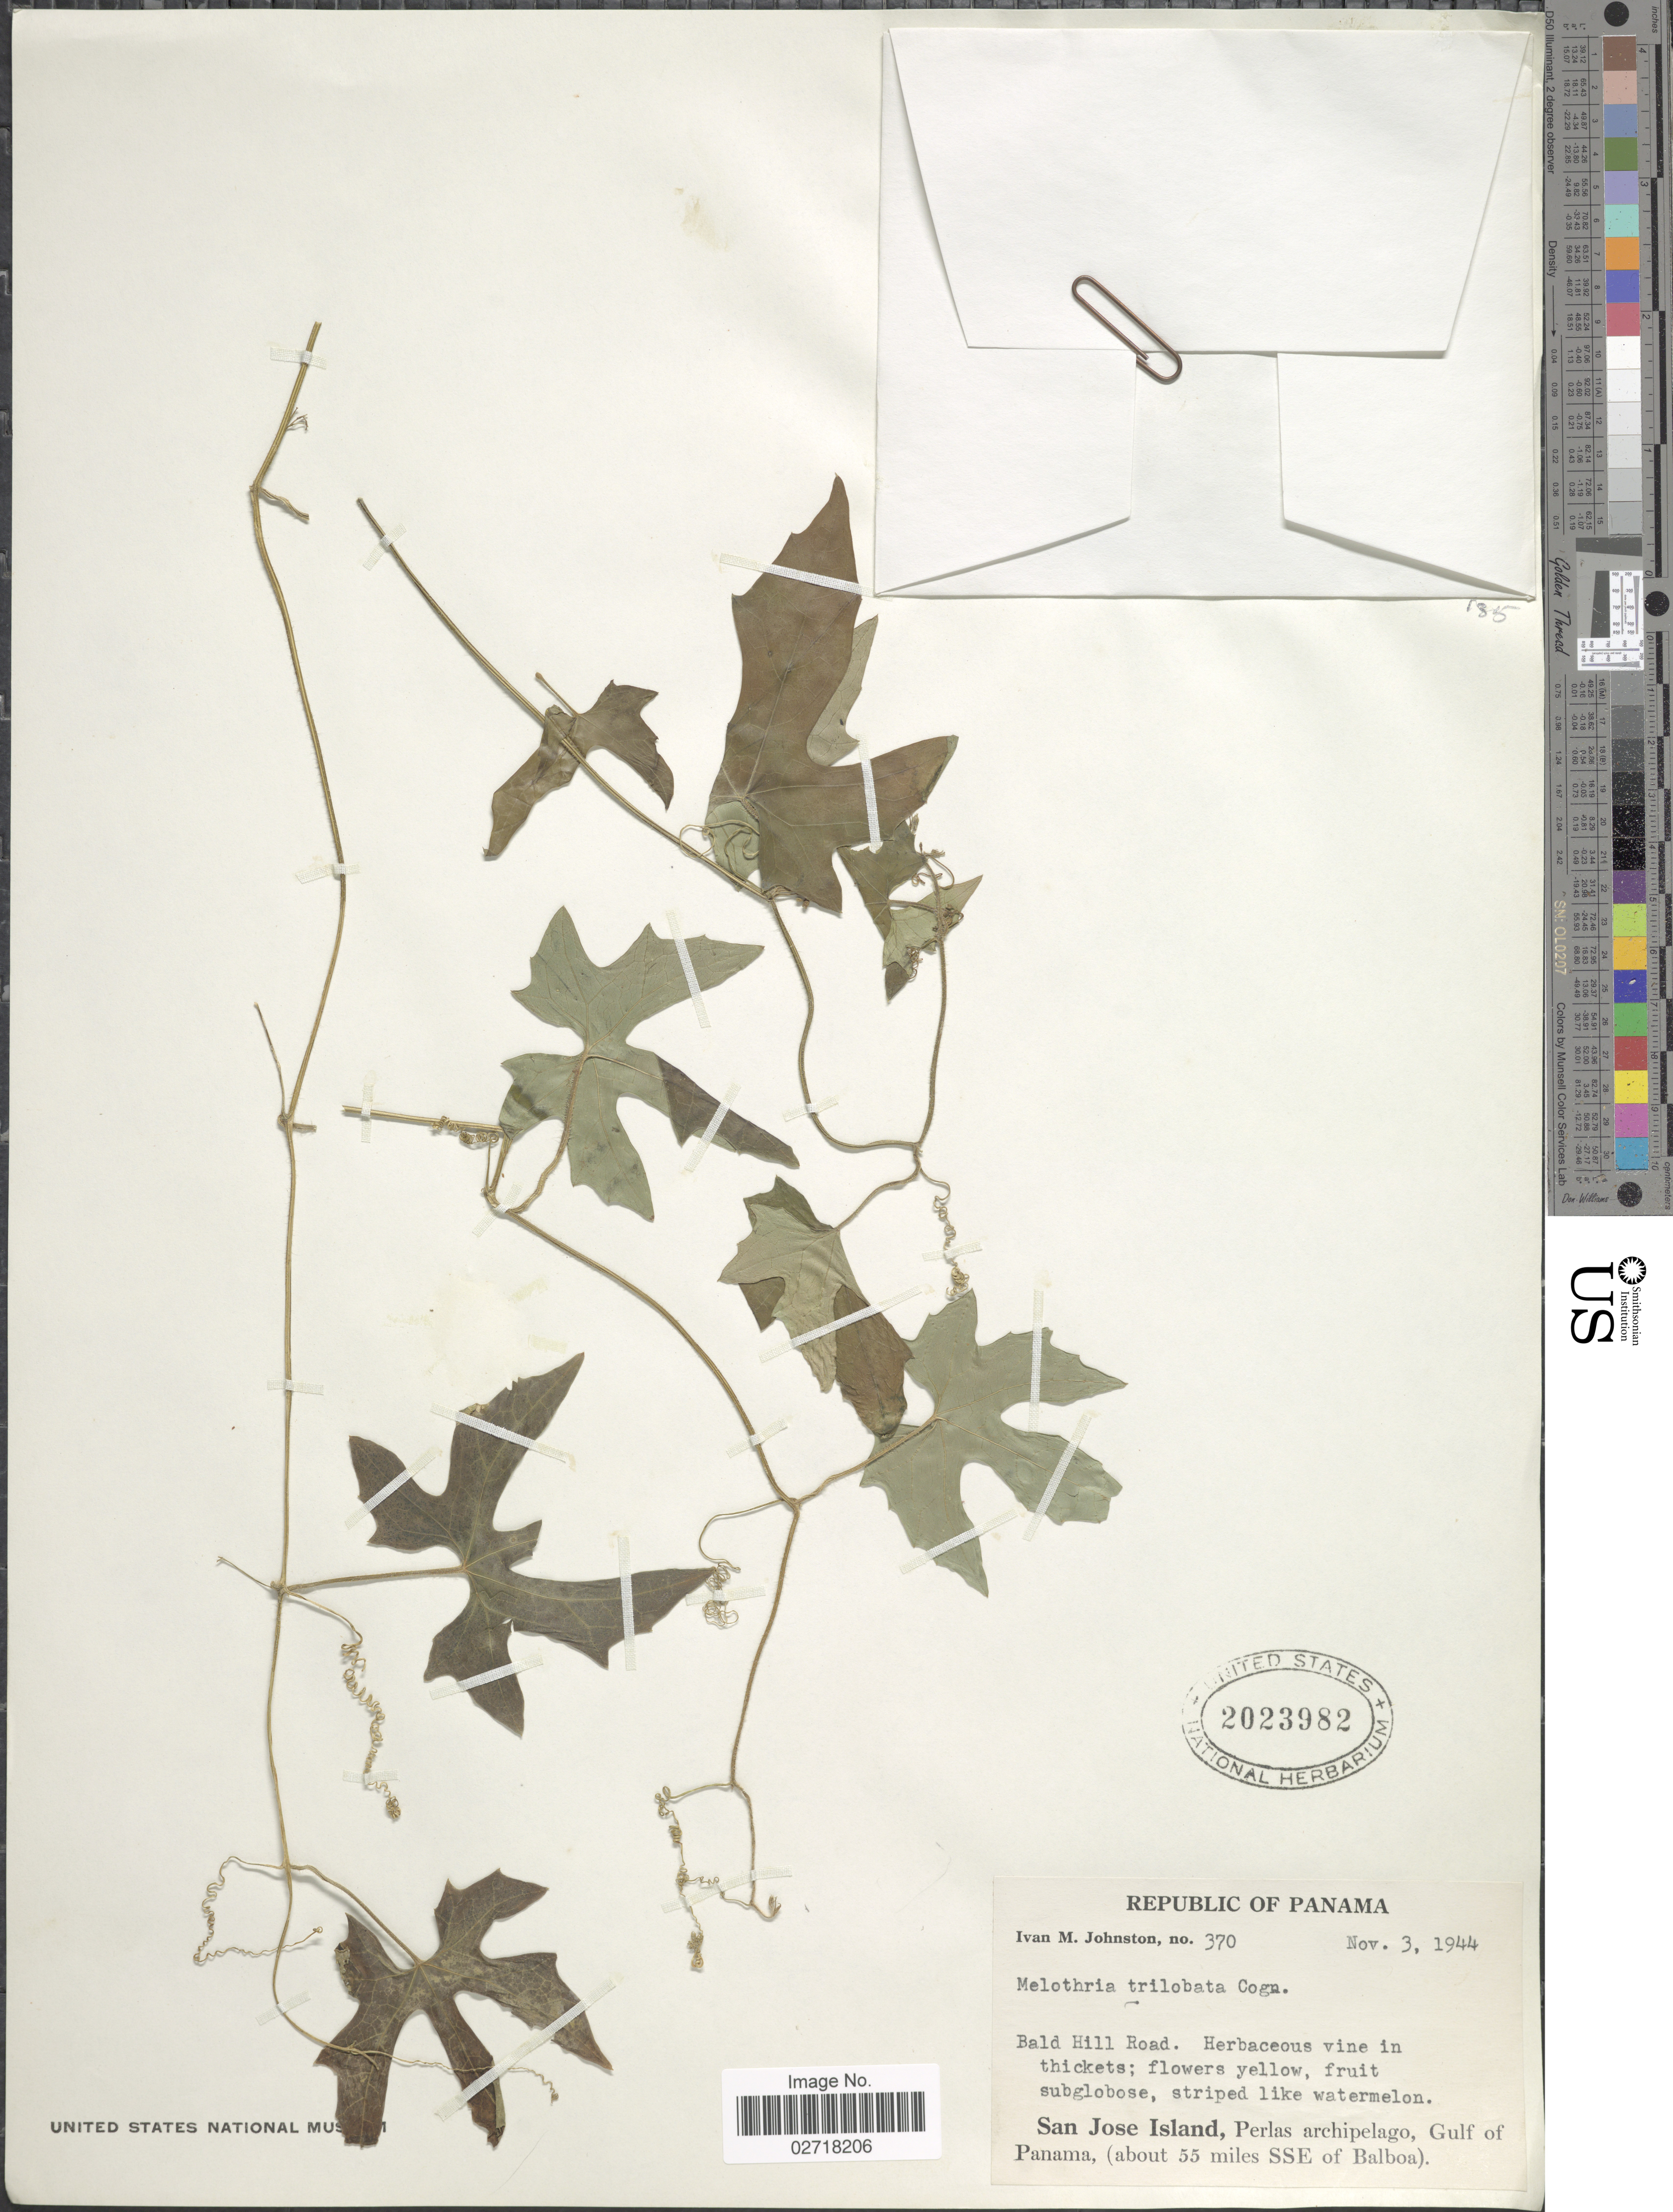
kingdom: Plantae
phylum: Tracheophyta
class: Magnoliopsida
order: Cucurbitales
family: Cucurbitaceae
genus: Melothria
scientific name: Melothria trilobata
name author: Cogn.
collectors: I.M. Johnston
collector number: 370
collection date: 1944-11-03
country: Panama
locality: Bald Hill Road. San Jose Island, Perlas archipelago, Gulf of Panama (about 55 miles SSE of Balboa)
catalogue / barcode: US 2023982